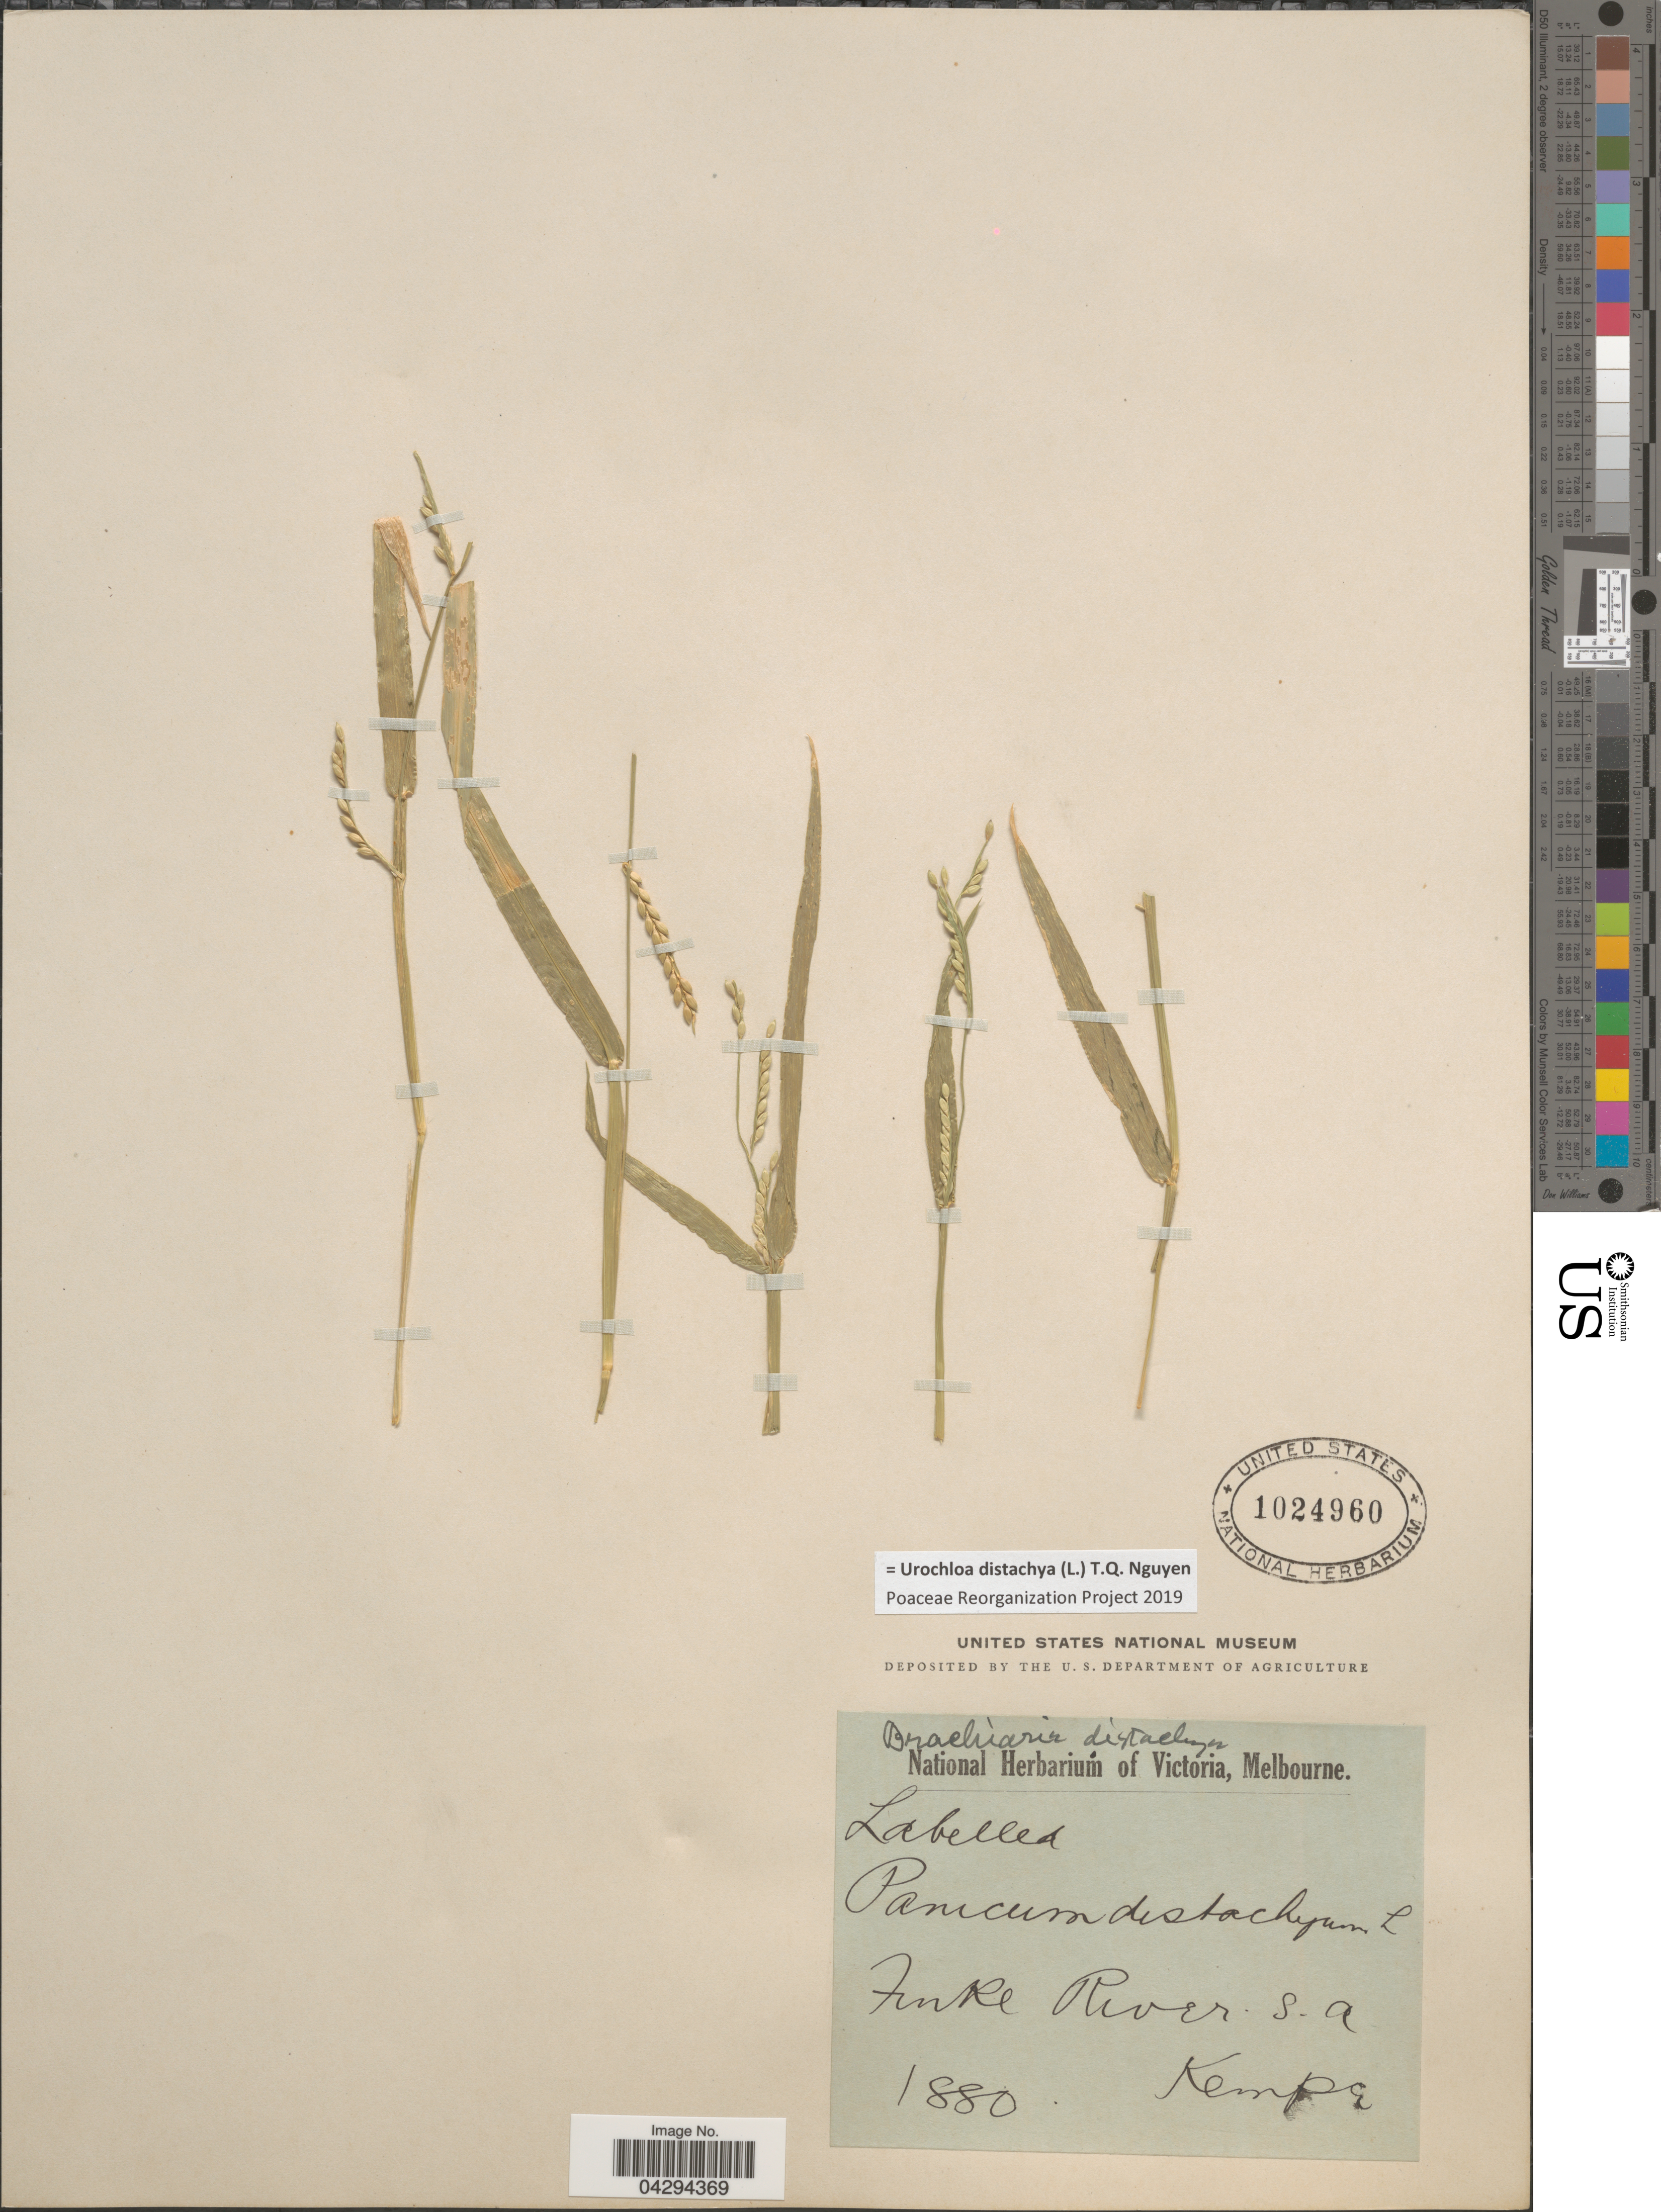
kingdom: Plantae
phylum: Tracheophyta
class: Liliopsida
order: Poales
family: Poaceae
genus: Urochloa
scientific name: Urochloa distachya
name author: (L.) T.Q. Nguyen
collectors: Kempe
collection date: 1880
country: Australia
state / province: South Australia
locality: Finke River.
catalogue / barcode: US 1024960